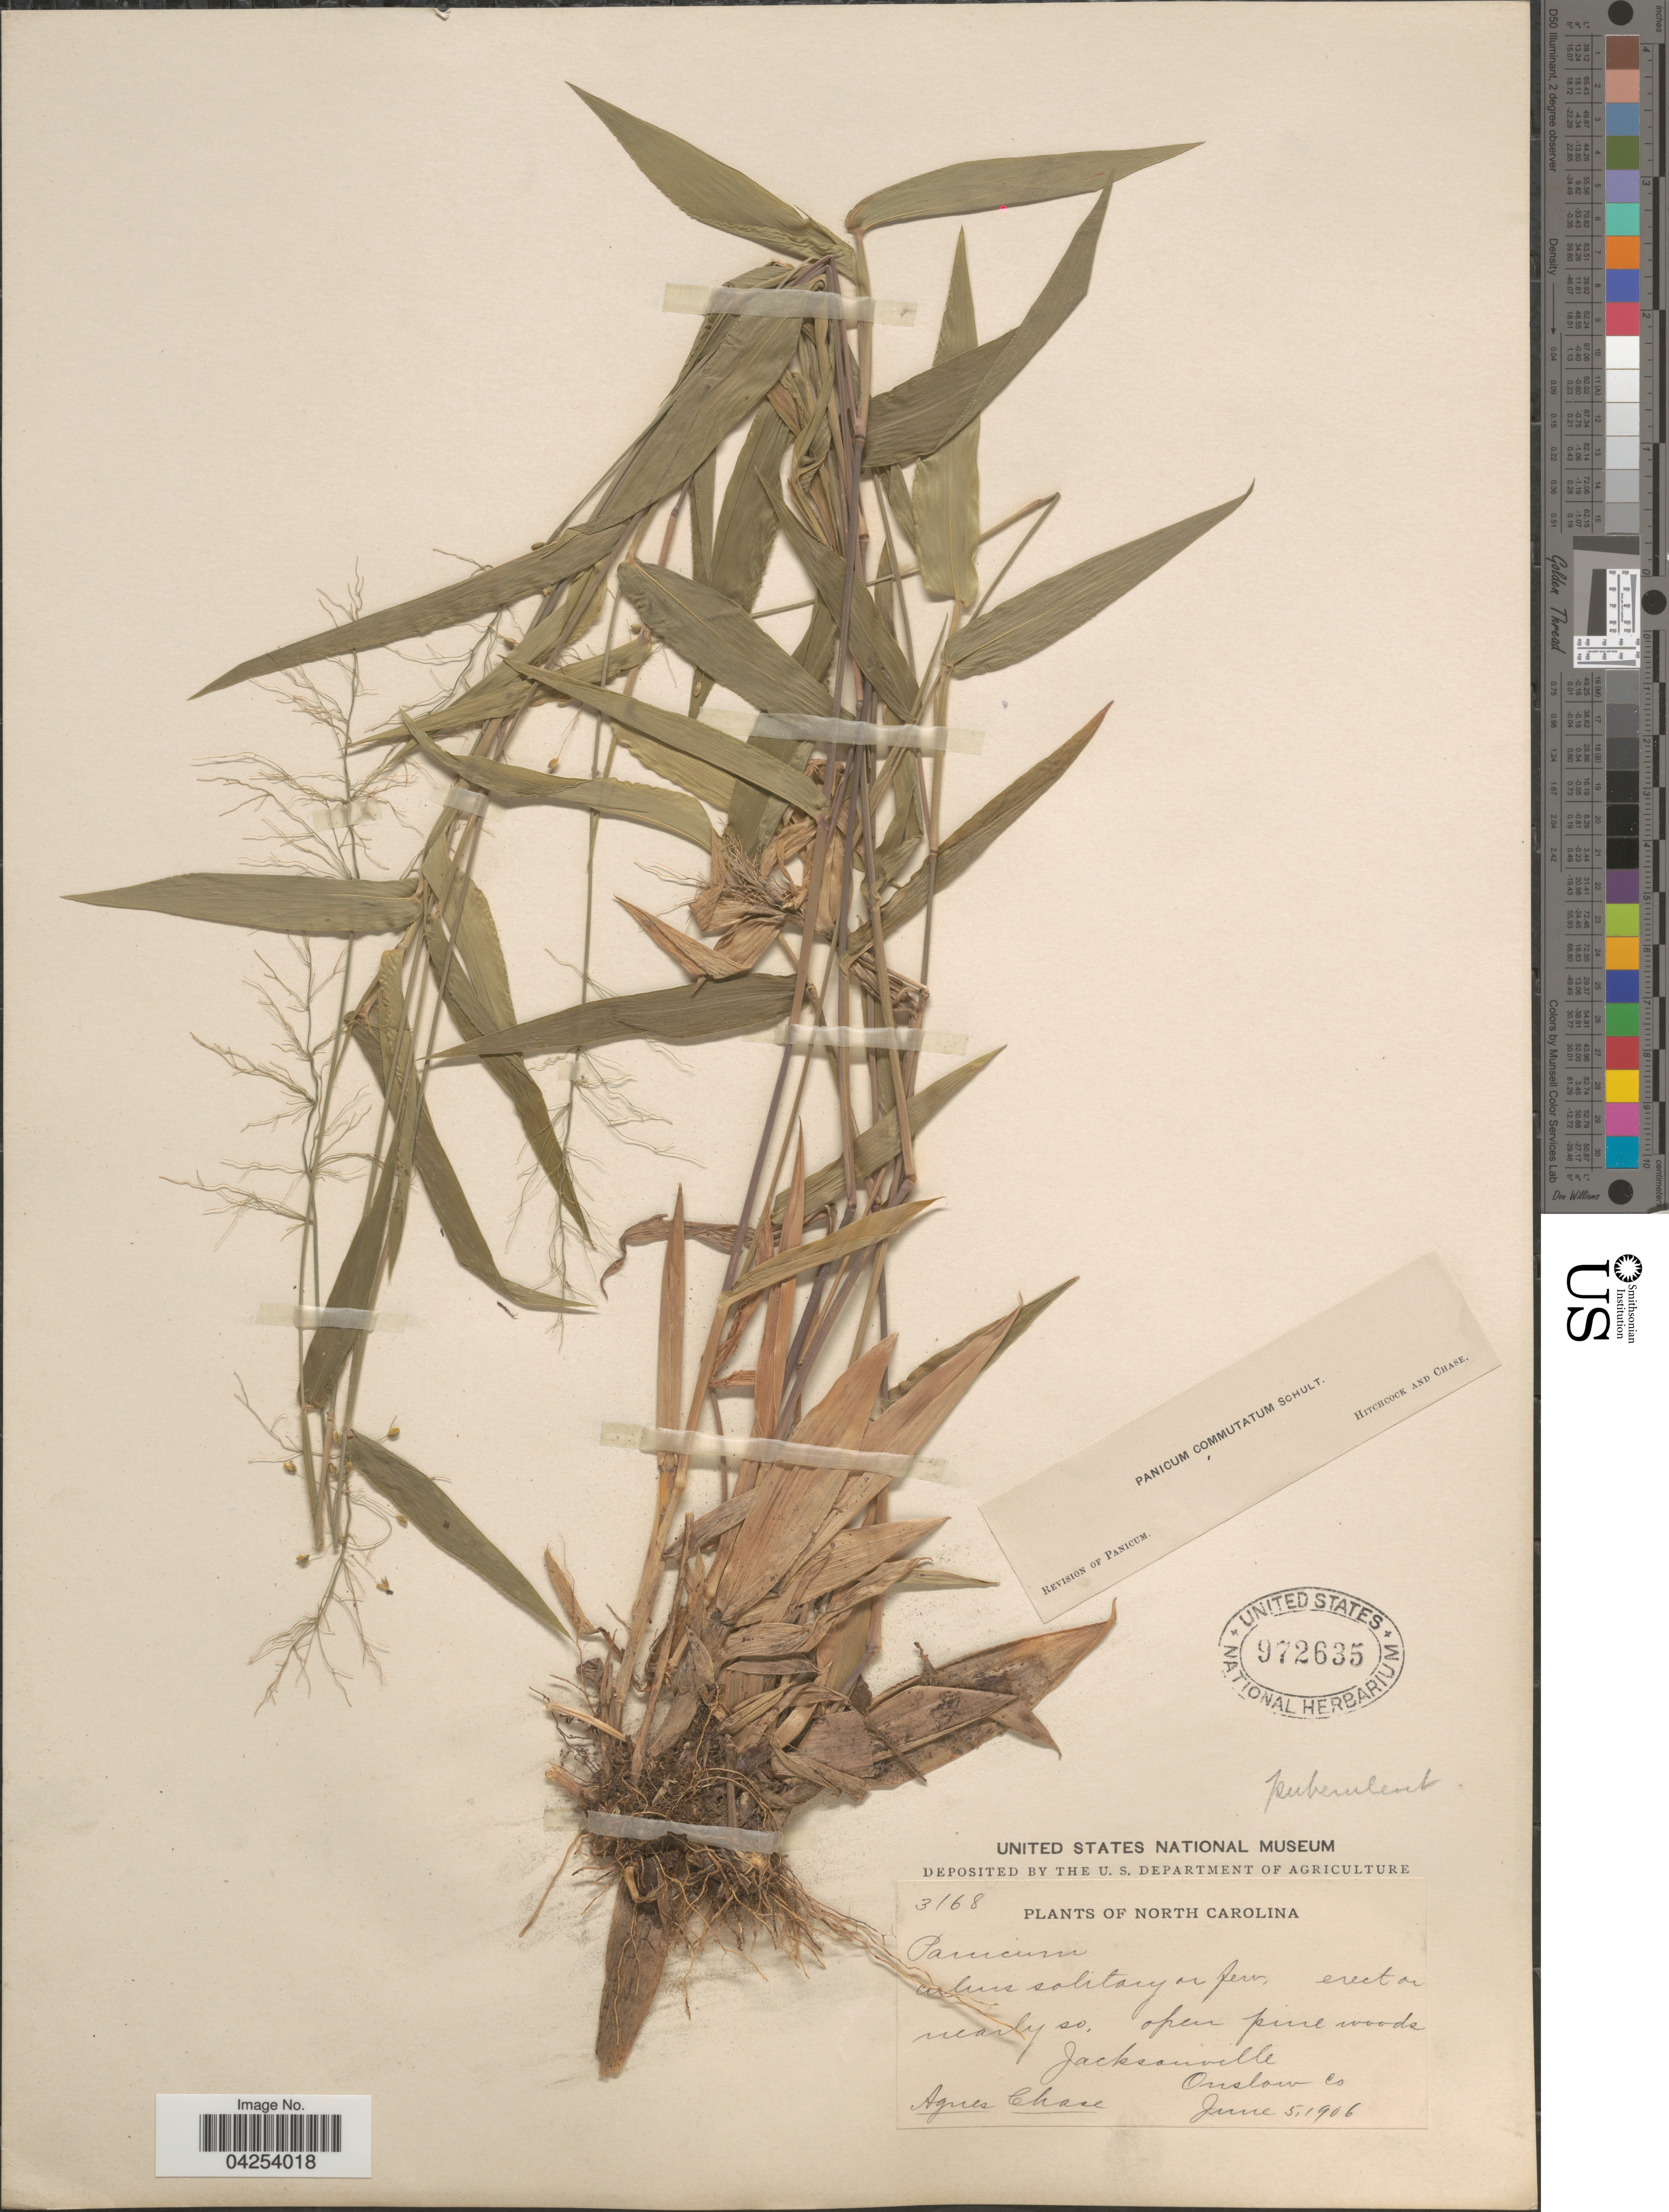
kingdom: Plantae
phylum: Tracheophyta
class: Liliopsida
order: Poales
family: Poaceae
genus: Dichanthelium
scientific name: Dichanthelium commutatum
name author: (Schult.) Gould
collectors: A. Chase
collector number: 3168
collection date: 1906-06-05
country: United States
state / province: North Carolina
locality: Open pine woods Jacksonville. Onslow Co.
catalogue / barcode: US 972635